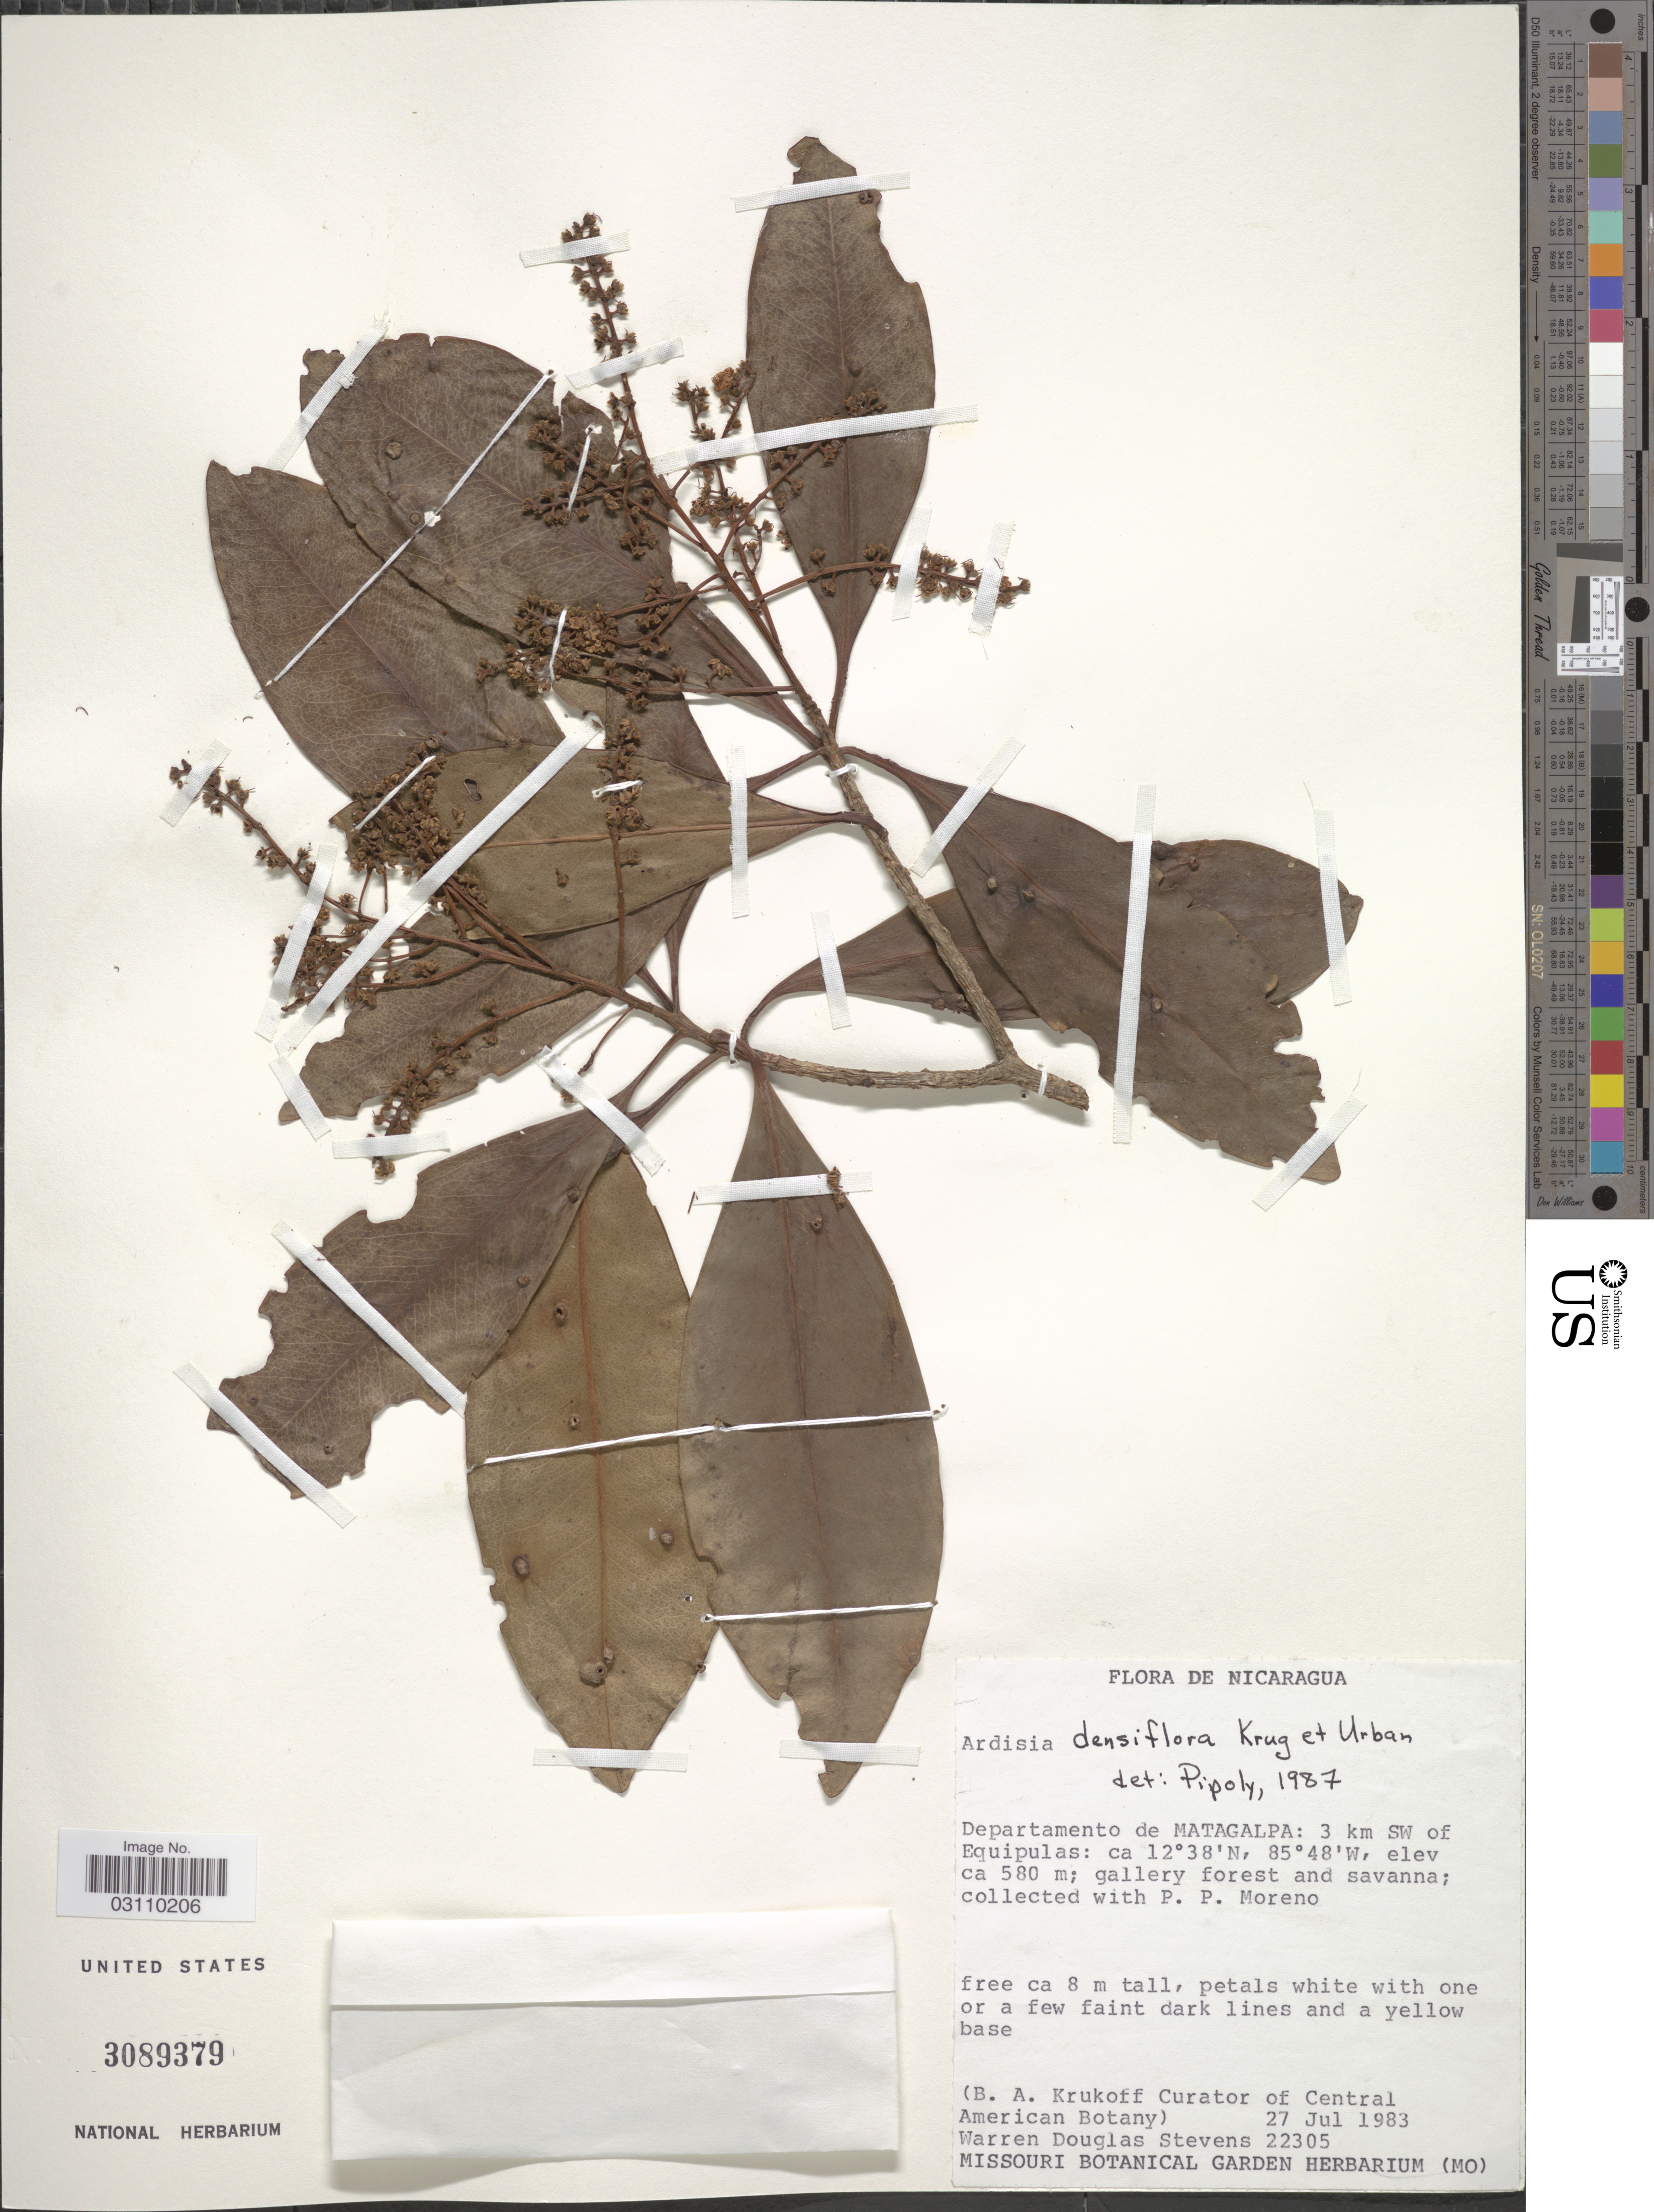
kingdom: Plantae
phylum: Tracheophyta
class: Magnoliopsida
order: Ericales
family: Primulaceae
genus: Ardisia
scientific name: Ardisia densiflora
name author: Krug & Urb.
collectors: W. D. Stevens & P. Moreno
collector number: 22305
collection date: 1983-07-27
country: Nicaragua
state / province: Matagalpa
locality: Departamento de Matagalpa: 3 km SW of Equipulas.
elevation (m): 580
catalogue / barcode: US 3089379